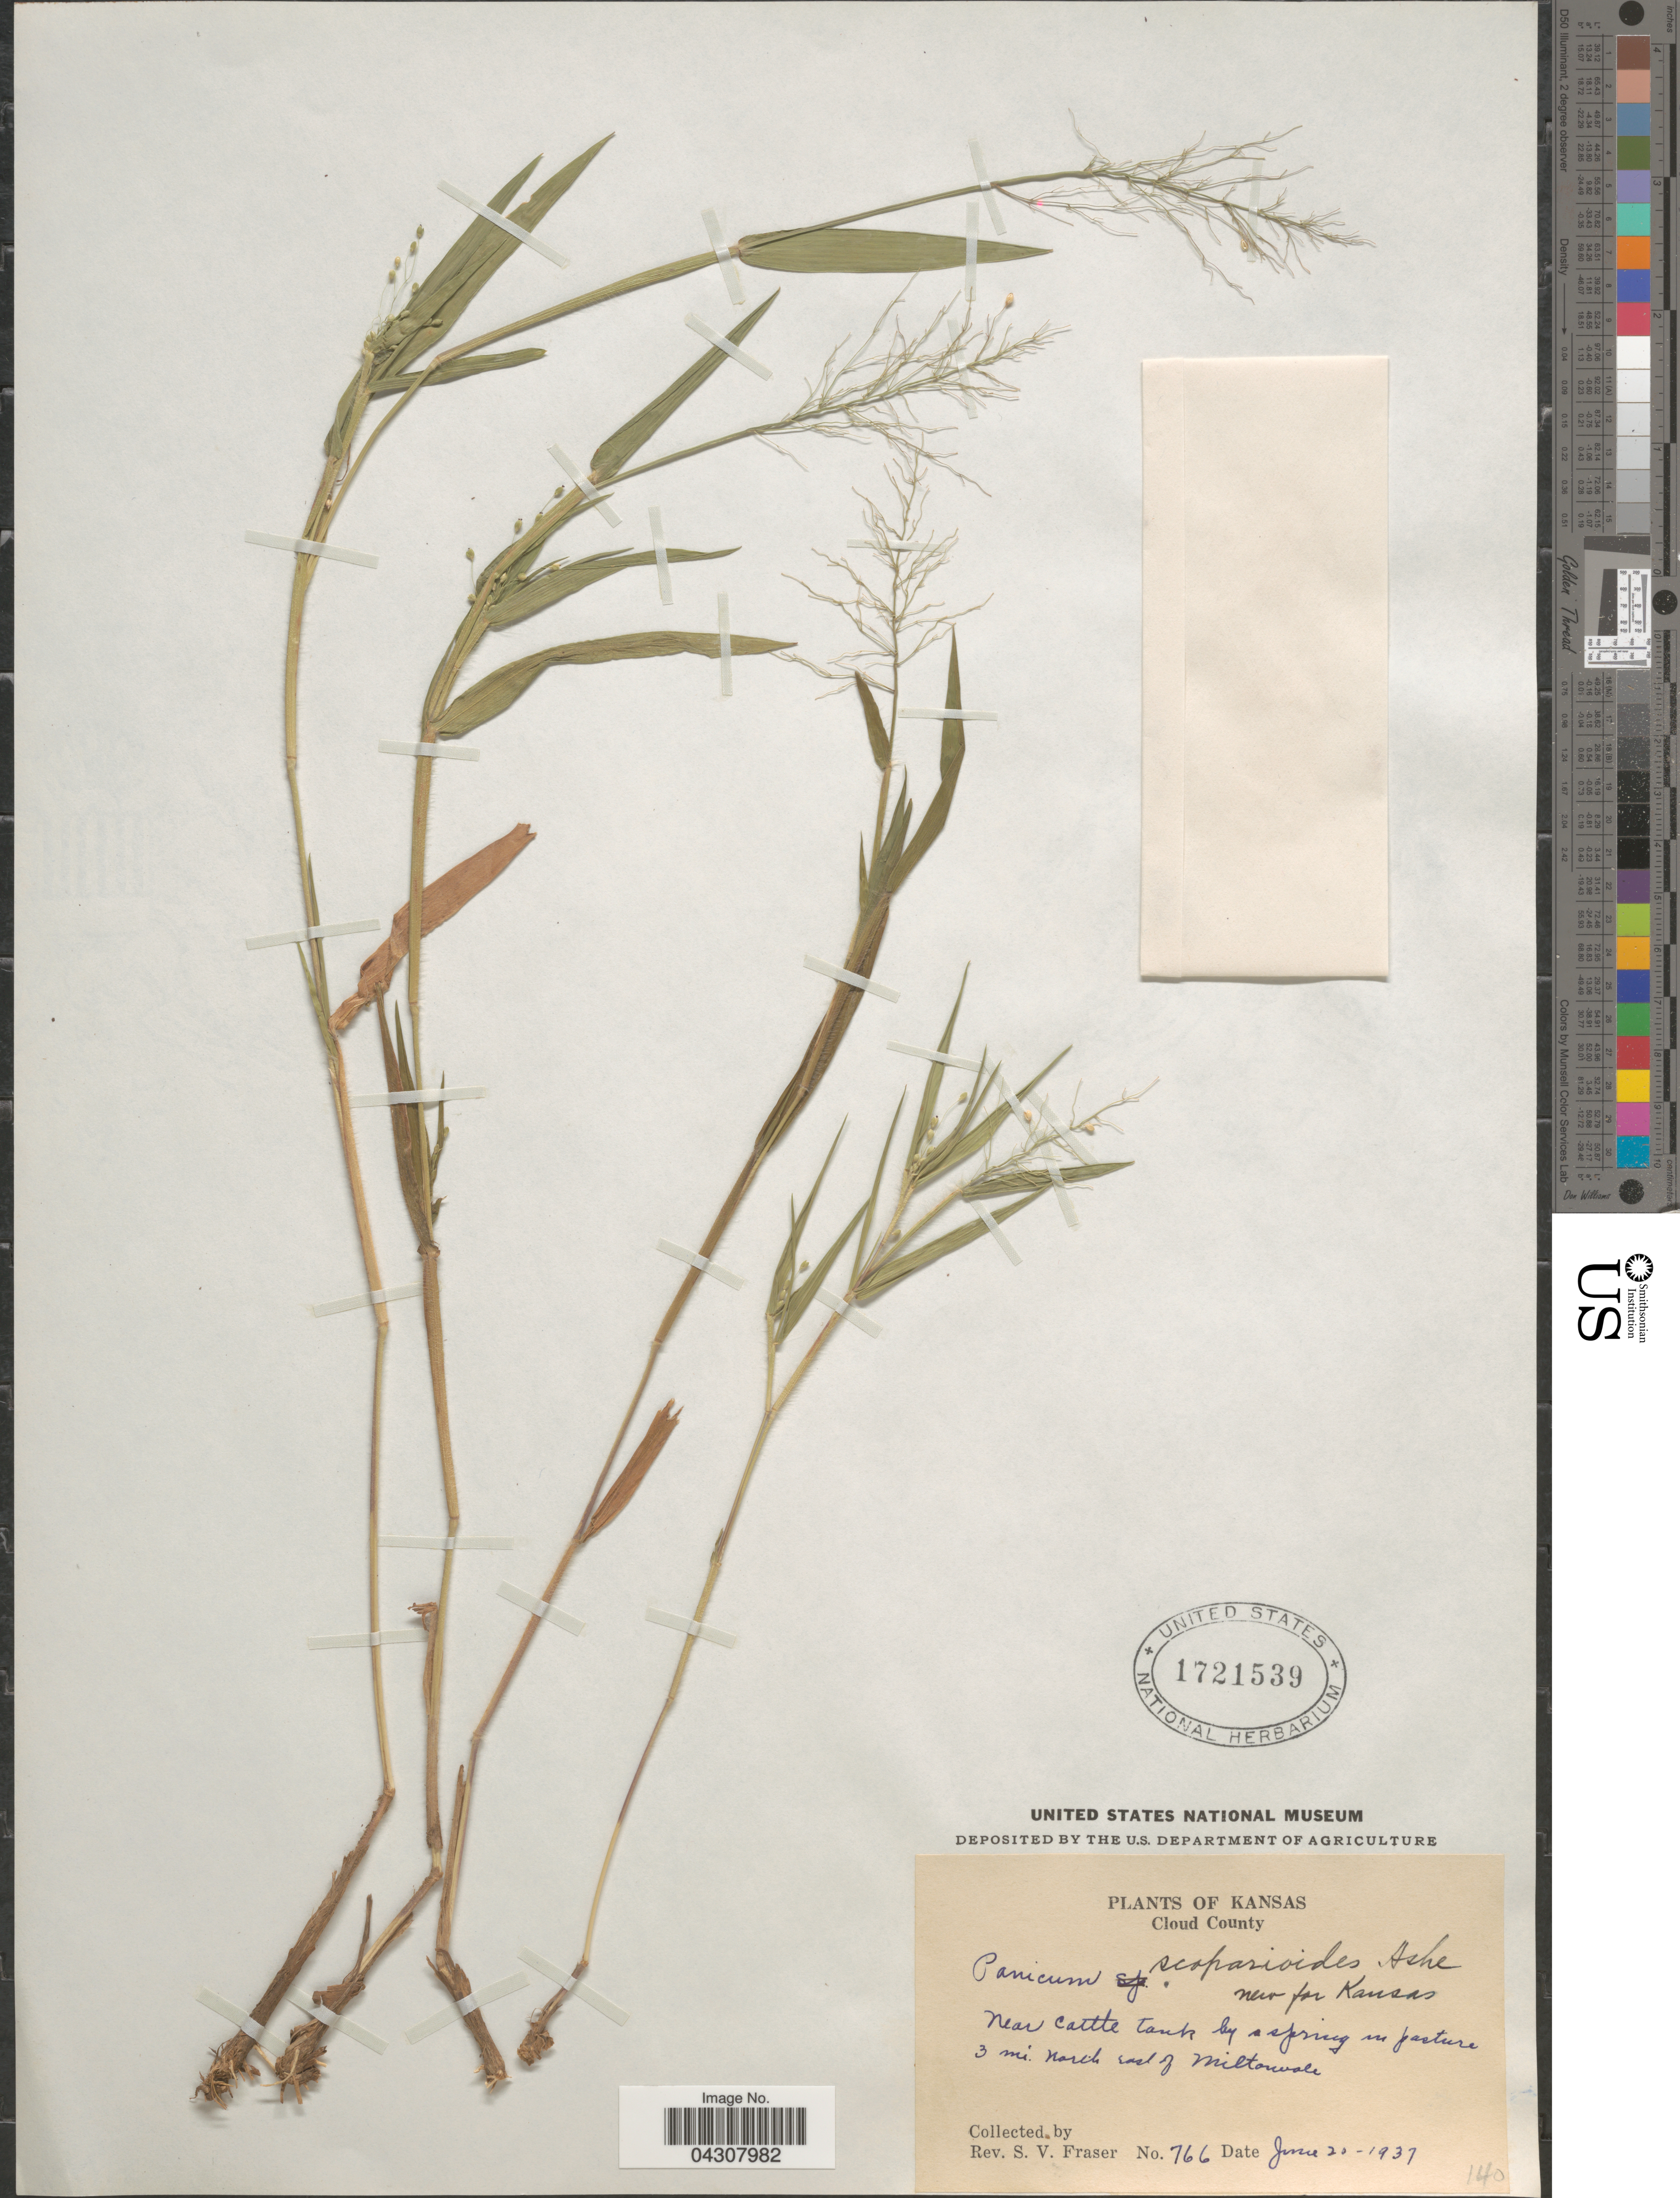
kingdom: Plantae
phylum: Tracheophyta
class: Liliopsida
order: Poales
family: Poaceae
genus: Dichanthelium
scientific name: Dichanthelium acuminatum var. acuminatum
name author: (Sw.) Gould & C.A. Clark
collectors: S. Fraser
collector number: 766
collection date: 1937-06-20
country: United States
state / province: Kansas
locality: Cloud County. Near cattle tank by a spring in pasture 3 mi. North East of Miltonvale.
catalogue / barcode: US 1721539